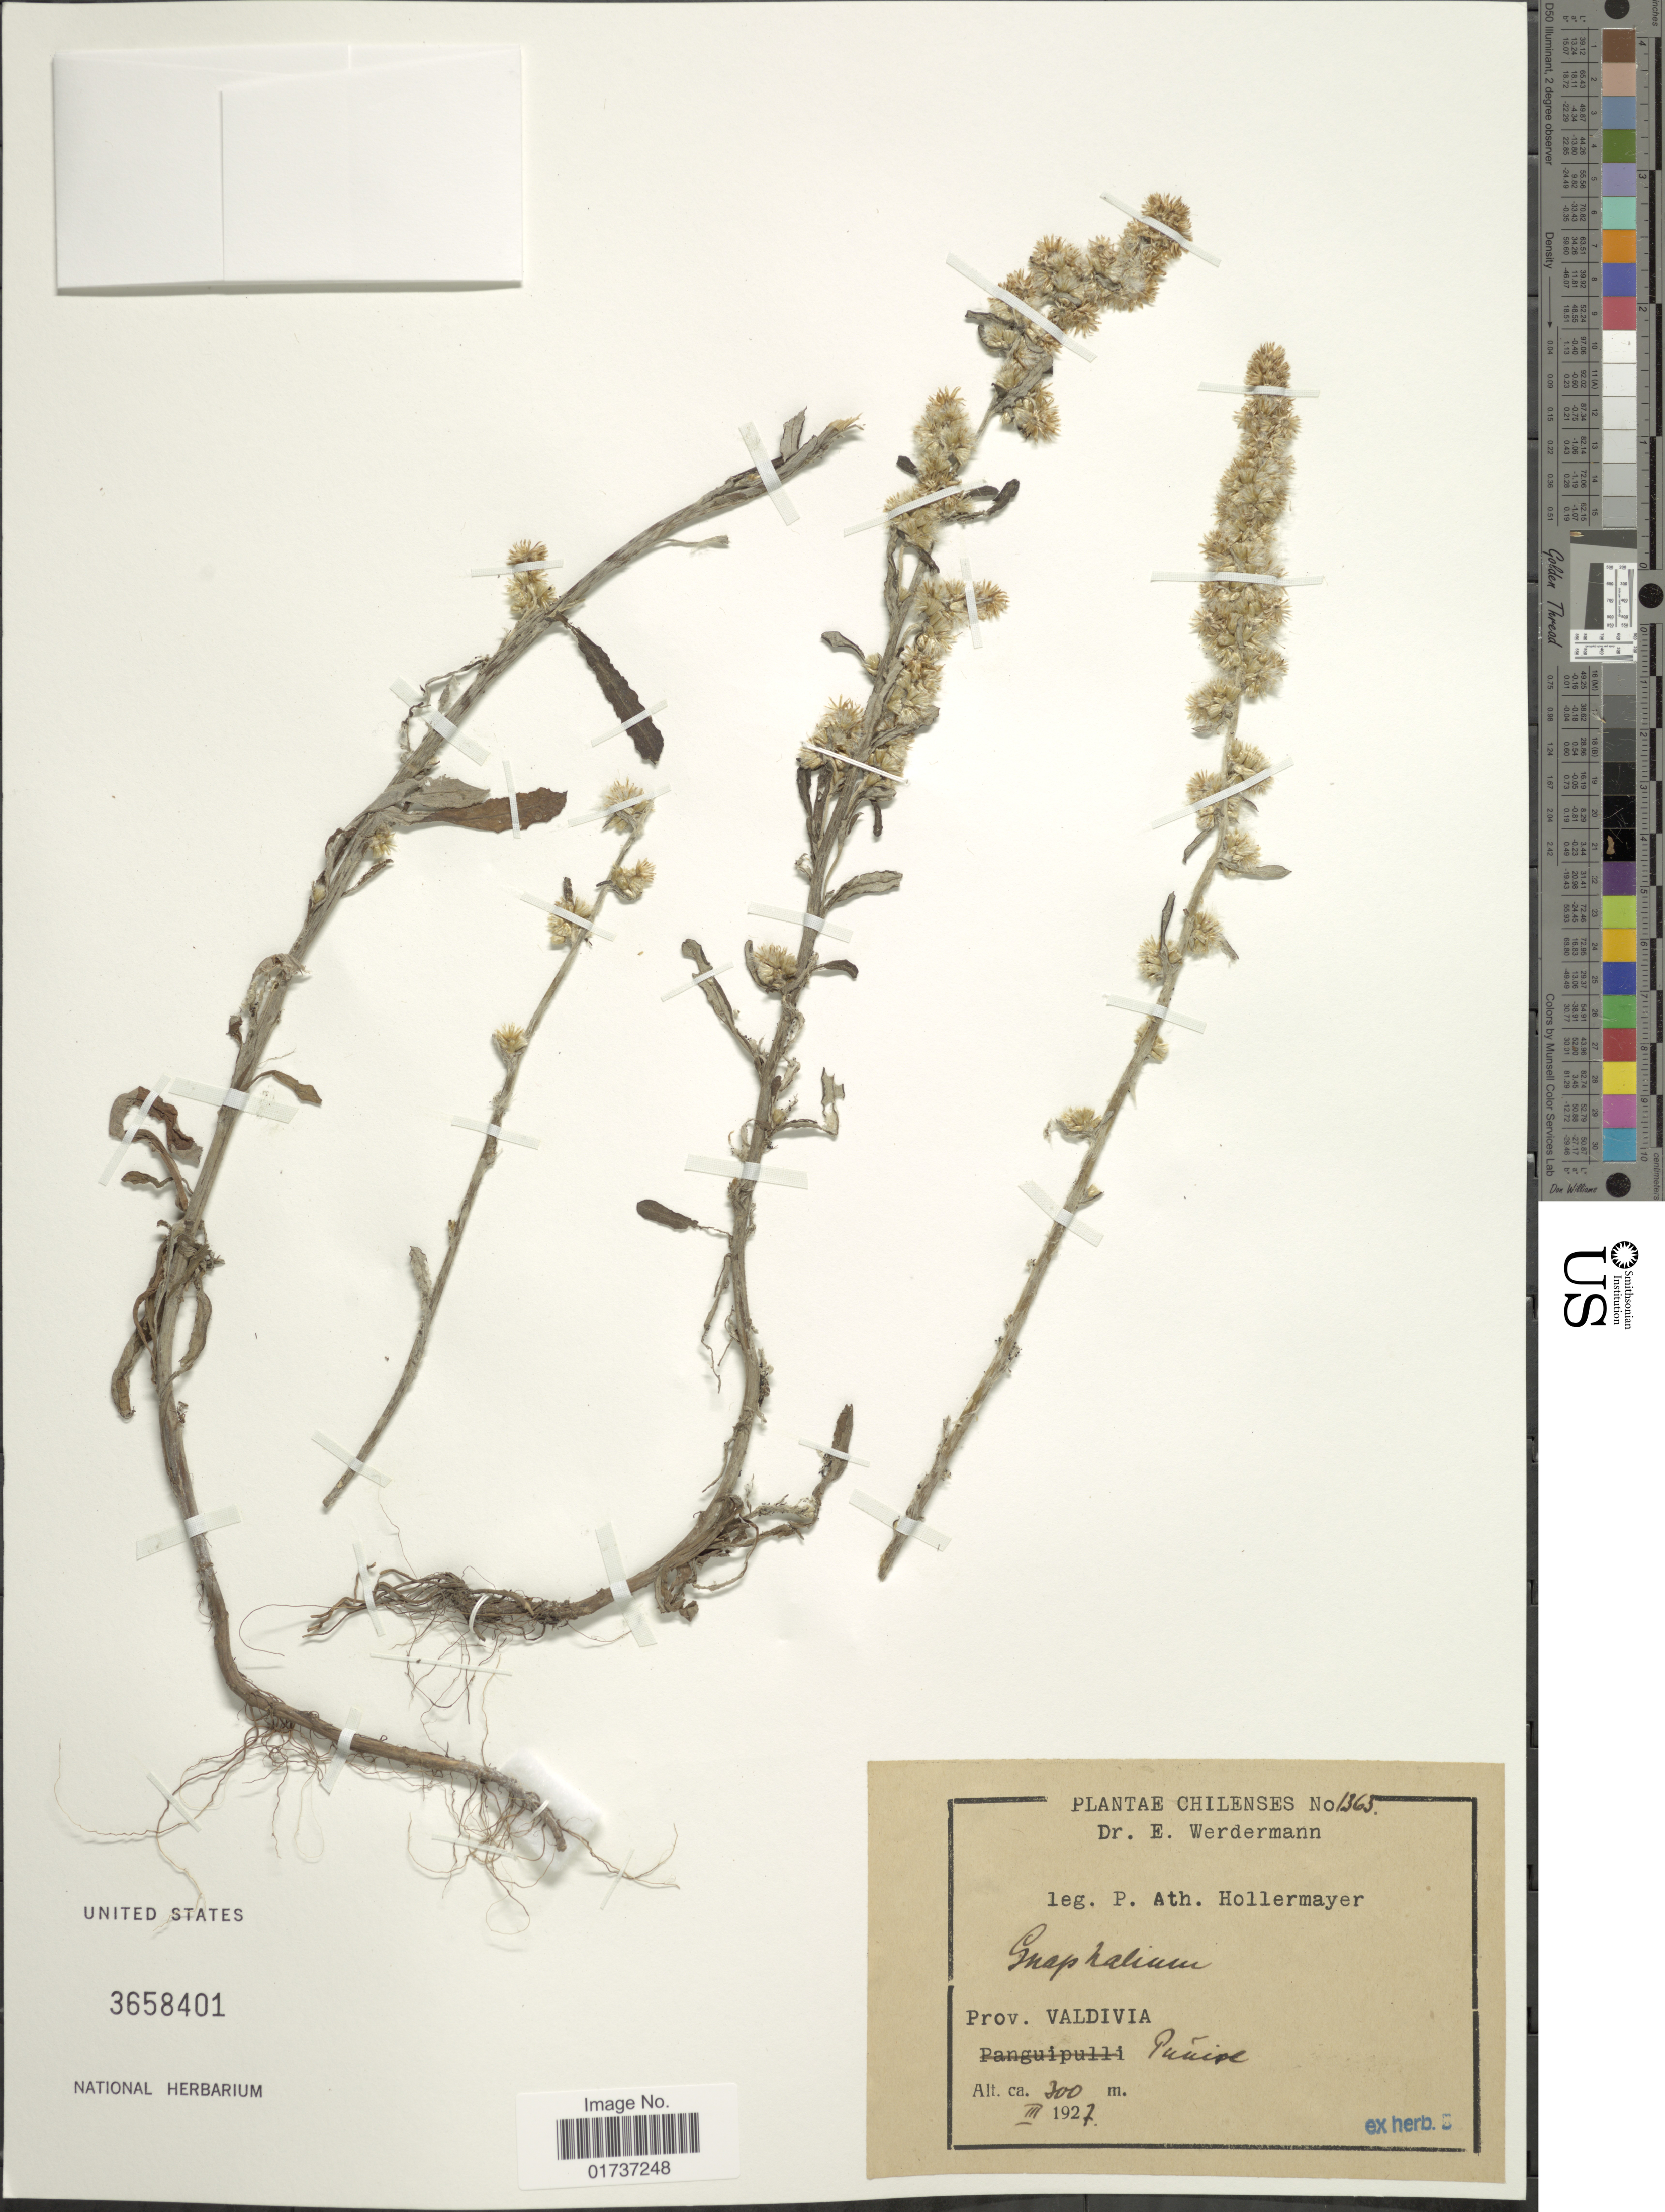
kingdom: Plantae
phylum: Tracheophyta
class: Magnoliopsida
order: Asterales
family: Asteraceae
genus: Gnaphalium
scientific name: Gnaphalium sp.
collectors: P. Hollermayer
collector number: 1365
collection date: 1927-03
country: Chile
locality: Prov. Valdivia, Puñipe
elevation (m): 300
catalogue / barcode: US 3658401